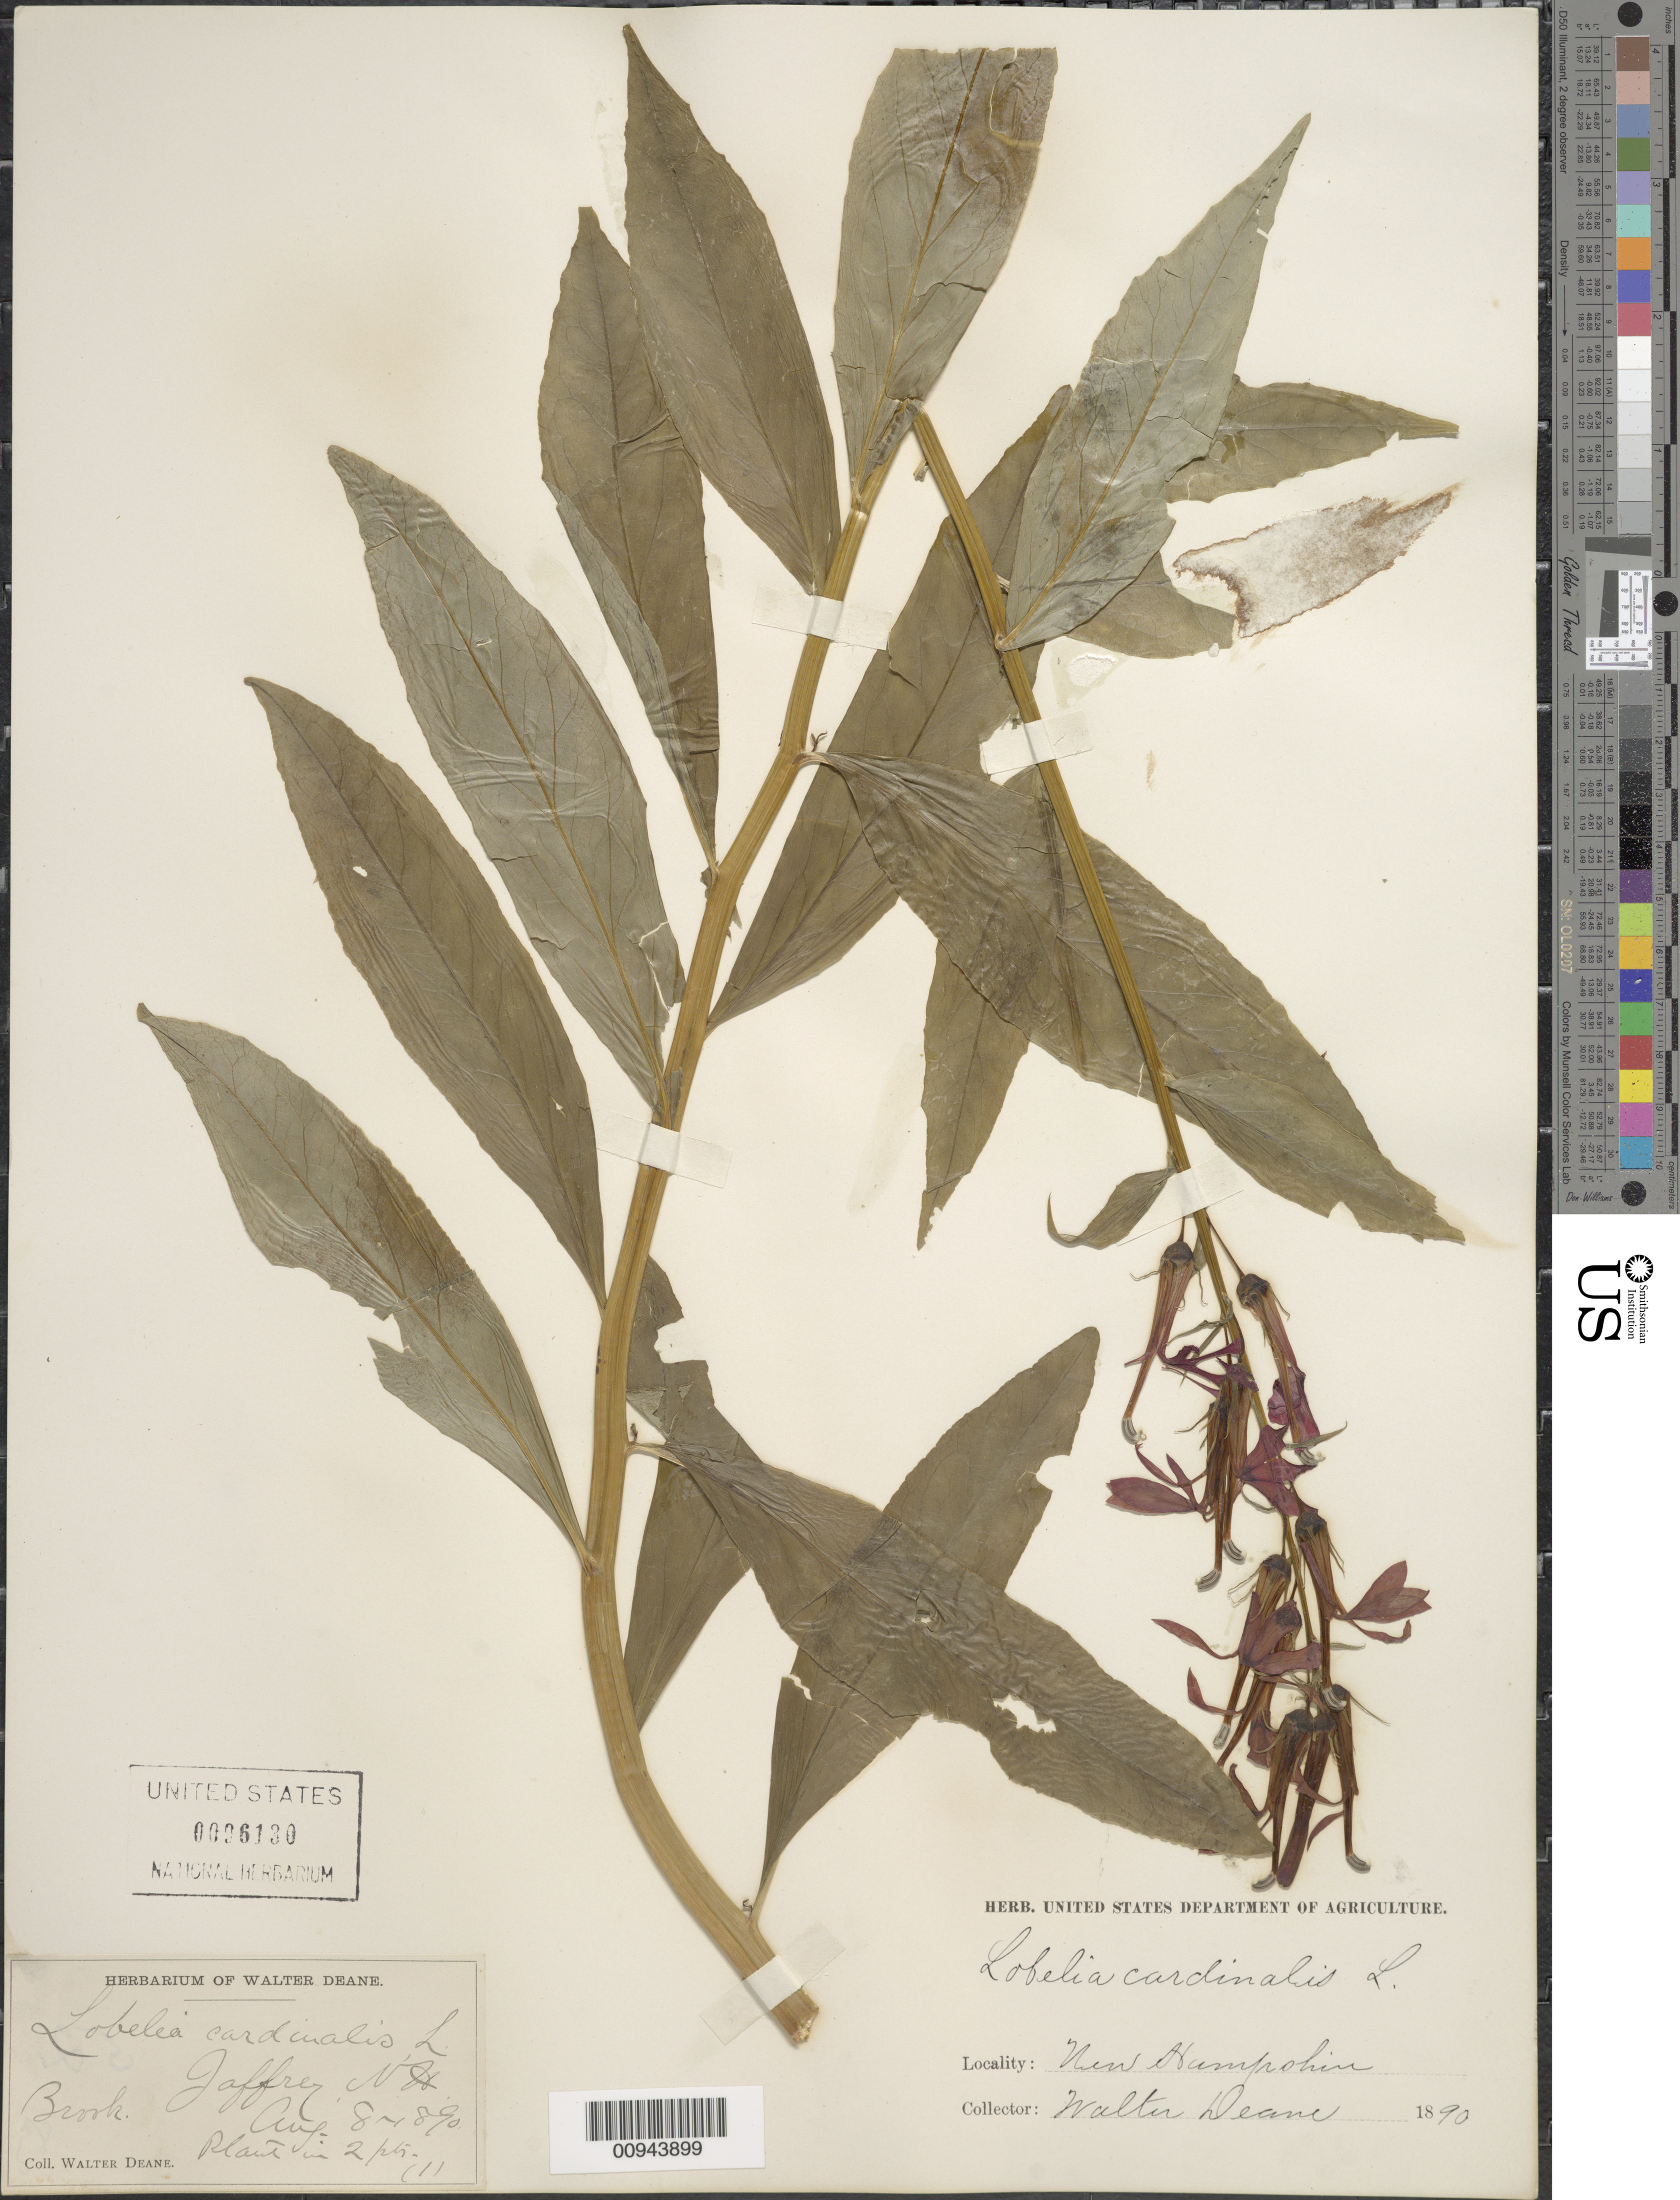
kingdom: Plantae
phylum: Tracheophyta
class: Magnoliopsida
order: Asterales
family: Campanulaceae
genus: Lobelia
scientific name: Lobelia cardinalis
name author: L.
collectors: W. Deane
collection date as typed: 8 Aug 1890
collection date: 1890-08-08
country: United States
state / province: New Hampshire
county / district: Cheshire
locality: Jaffrey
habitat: brook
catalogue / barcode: US 96130